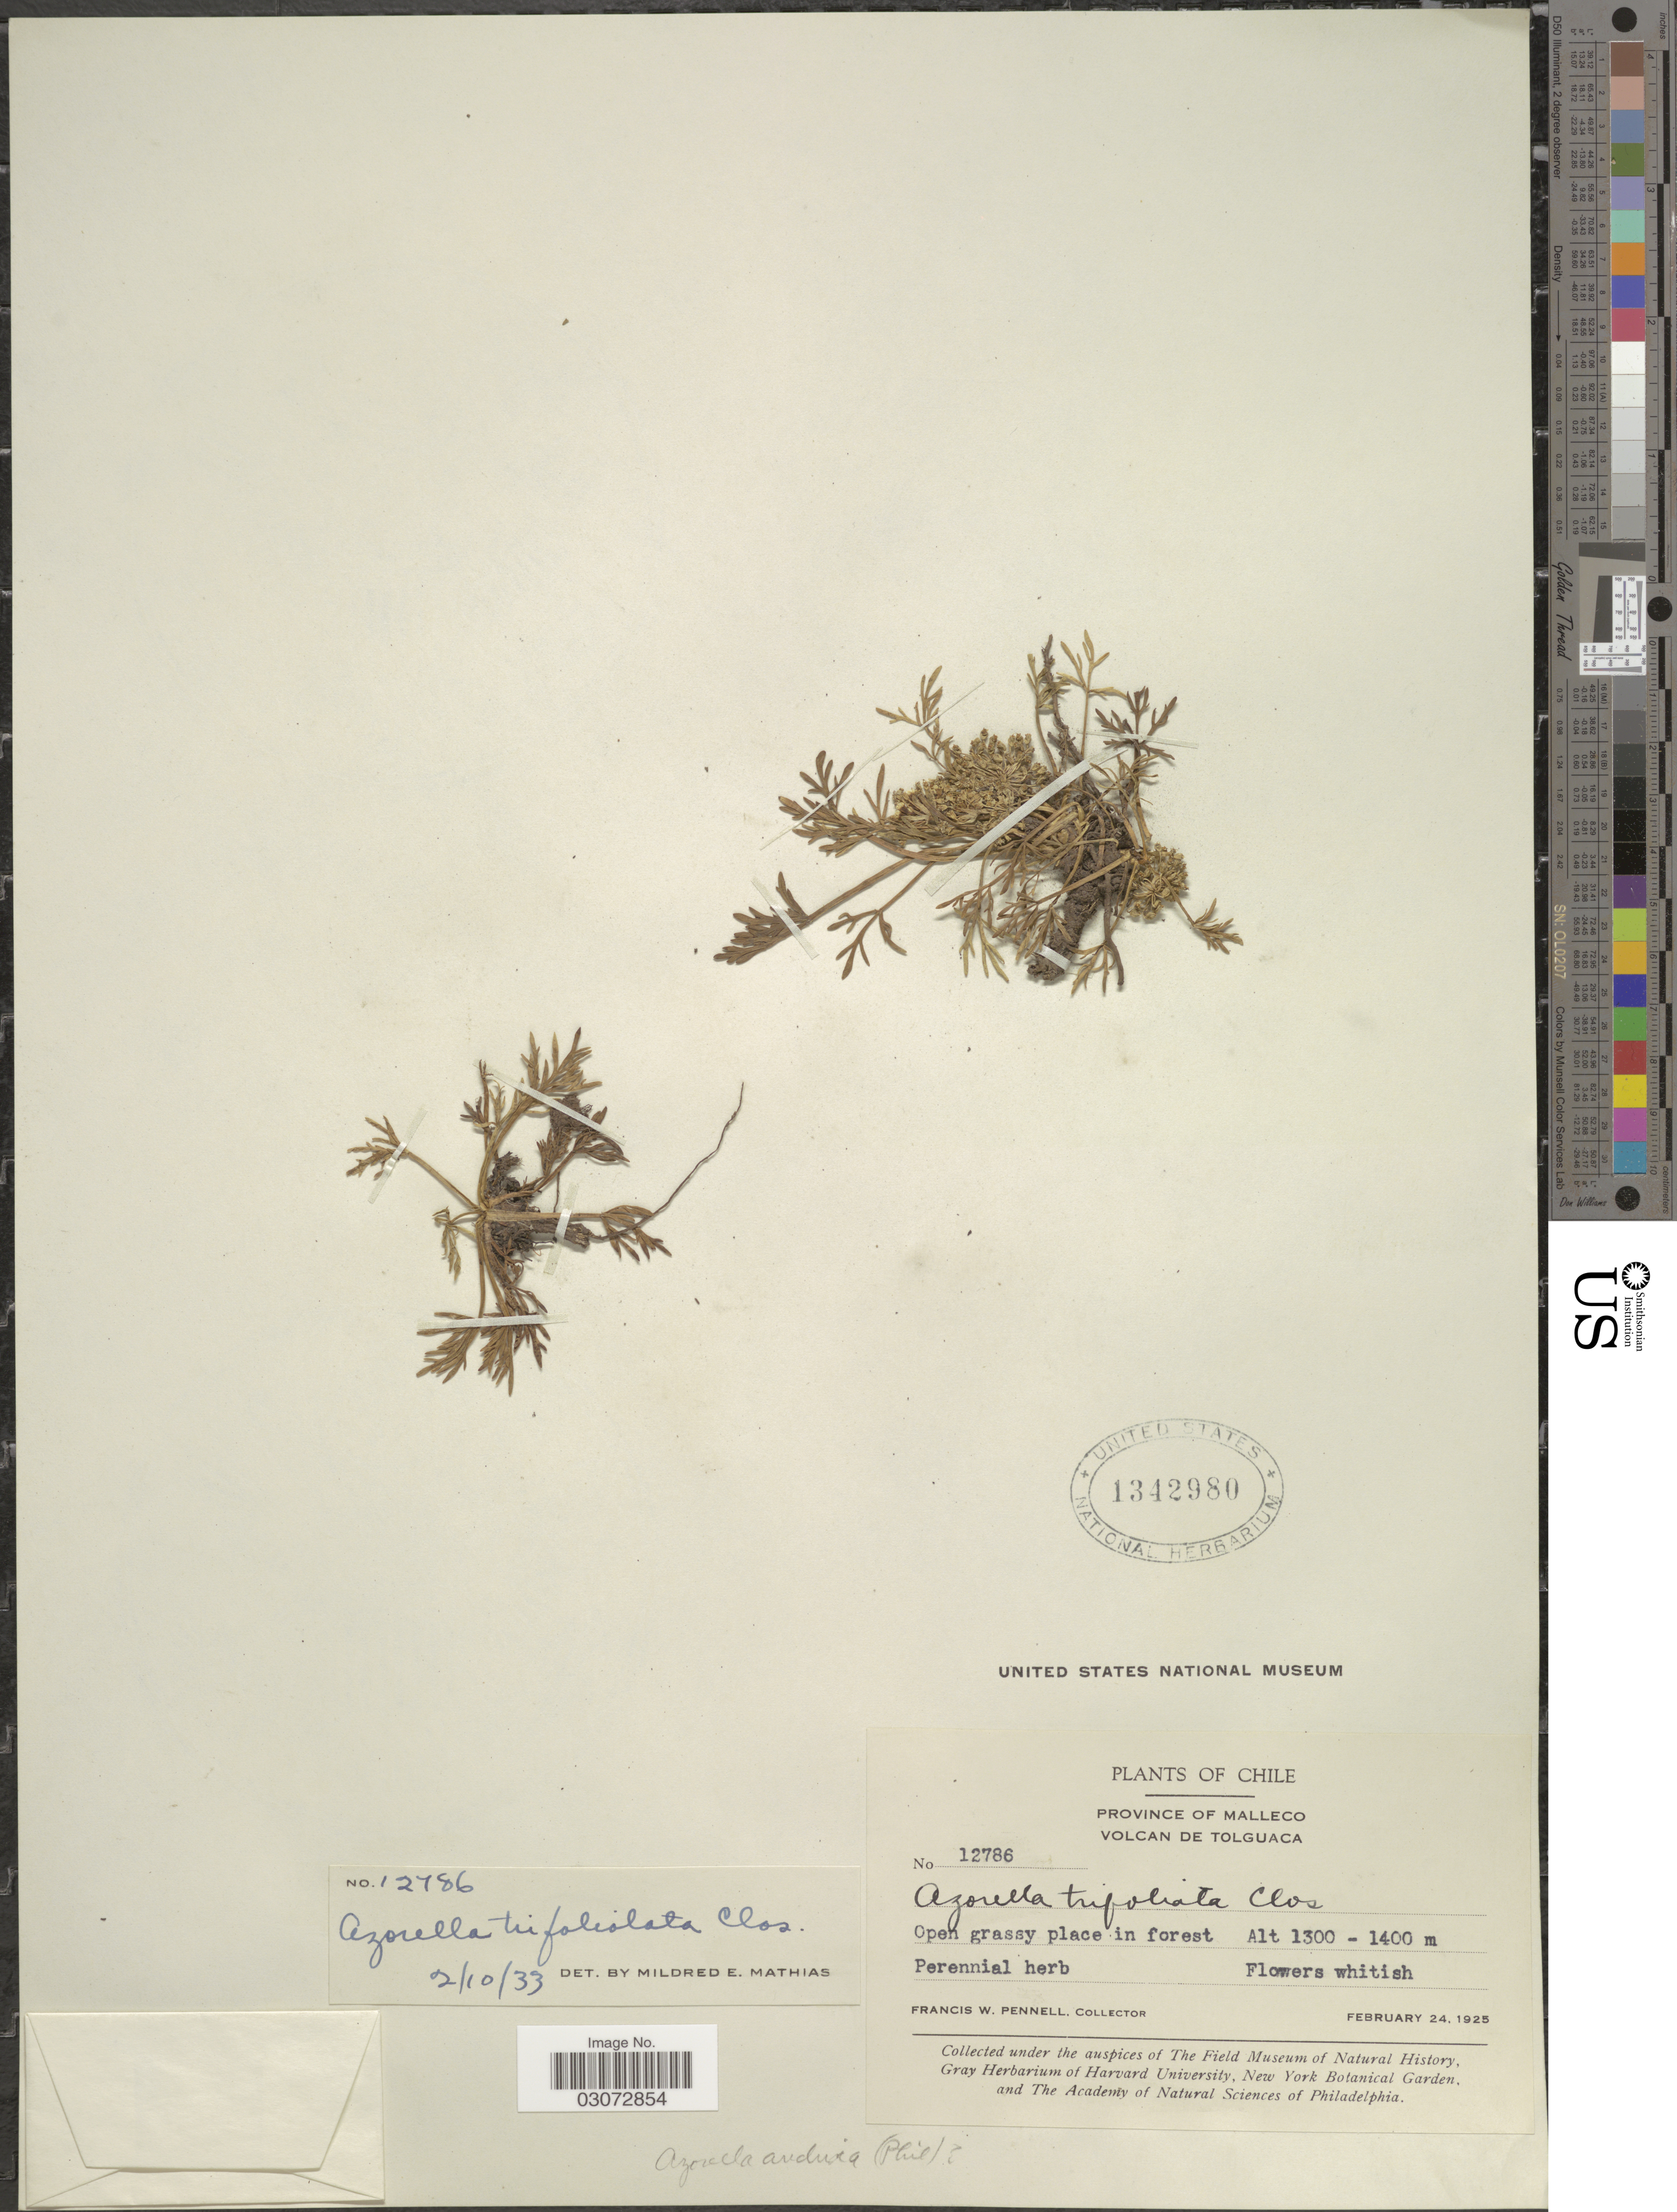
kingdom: Plantae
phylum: Tracheophyta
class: Magnoliopsida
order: Apiales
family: Apiaceae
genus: Azorella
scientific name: Azorella trifoliata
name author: Walp.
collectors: F. W. Pennell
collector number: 12786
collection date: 1925-02-24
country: Chile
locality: Province of Malleco. Volcan de Tolguaca.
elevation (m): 1300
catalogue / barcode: US 1342980